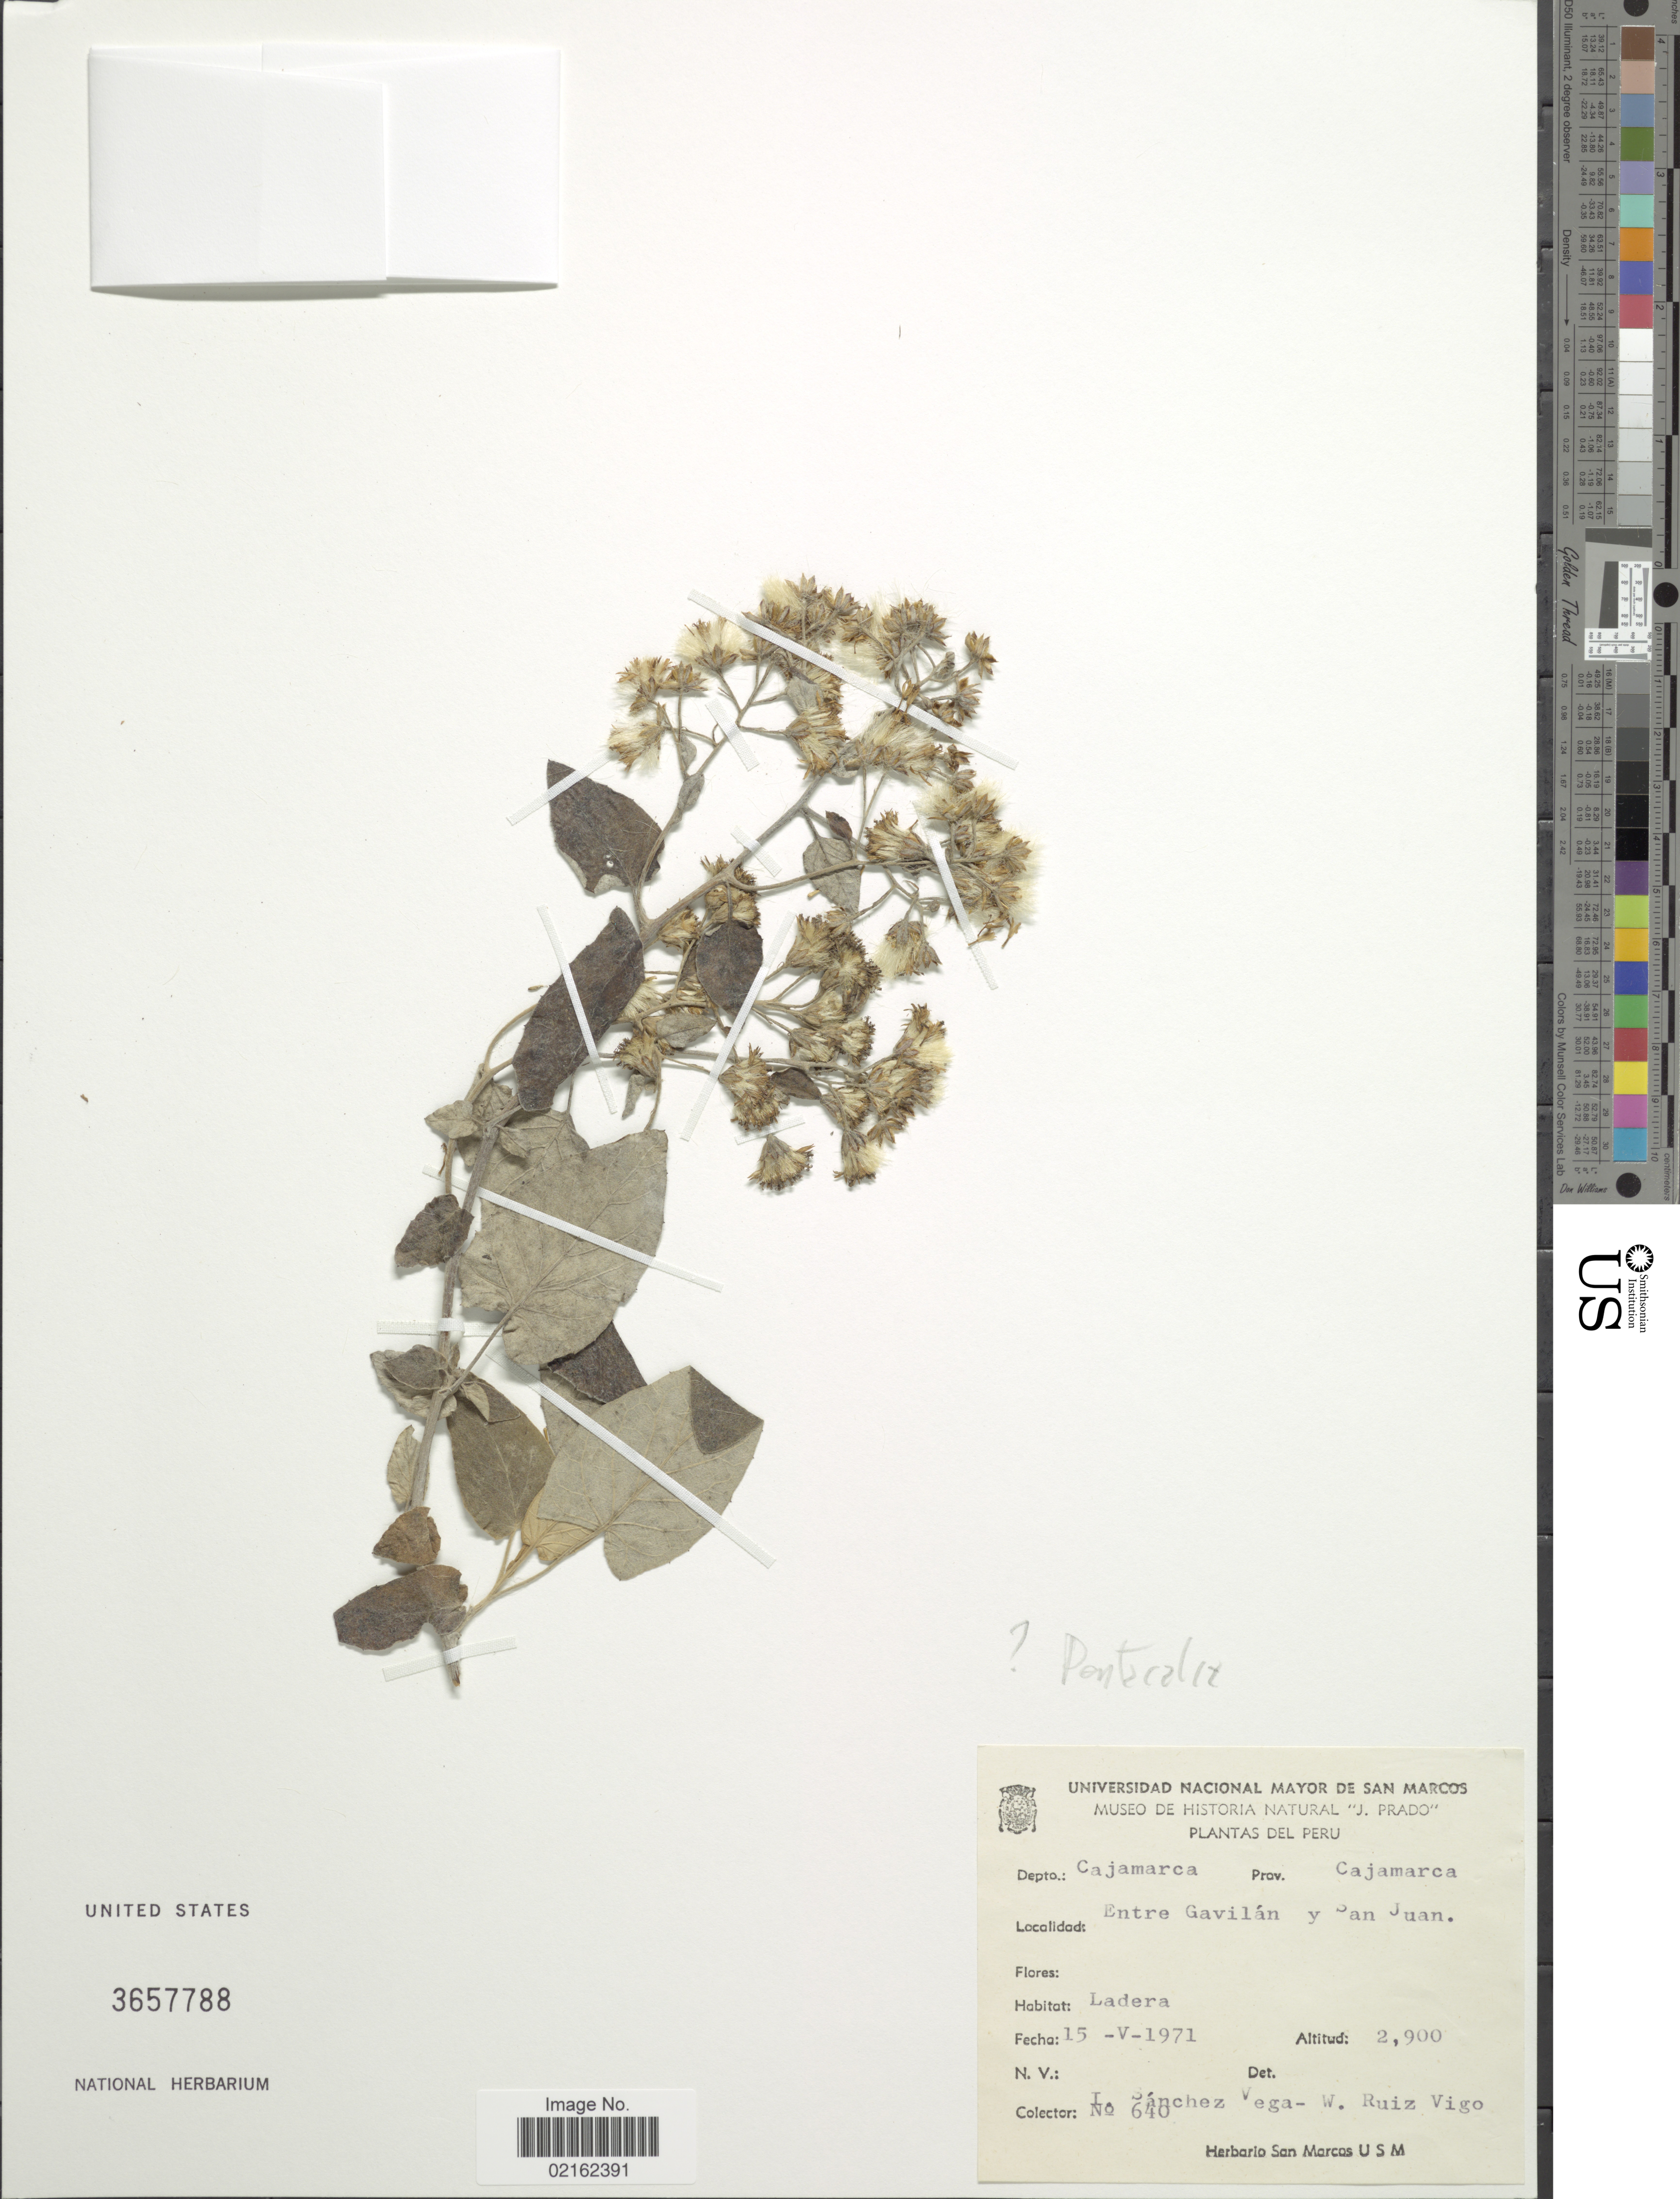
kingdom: Plantae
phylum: Tracheophyta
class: Magnoliopsida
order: Asterales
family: Asteraceae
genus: Pentacalia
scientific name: Pentacalia sp.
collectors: I. Sánchez Vega & W. Ruiz Vigo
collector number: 640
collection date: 1971-05-15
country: Peru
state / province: Cajamarca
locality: Prov. Cajamarca, entre Gavilan y San Juan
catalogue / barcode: US 3657788